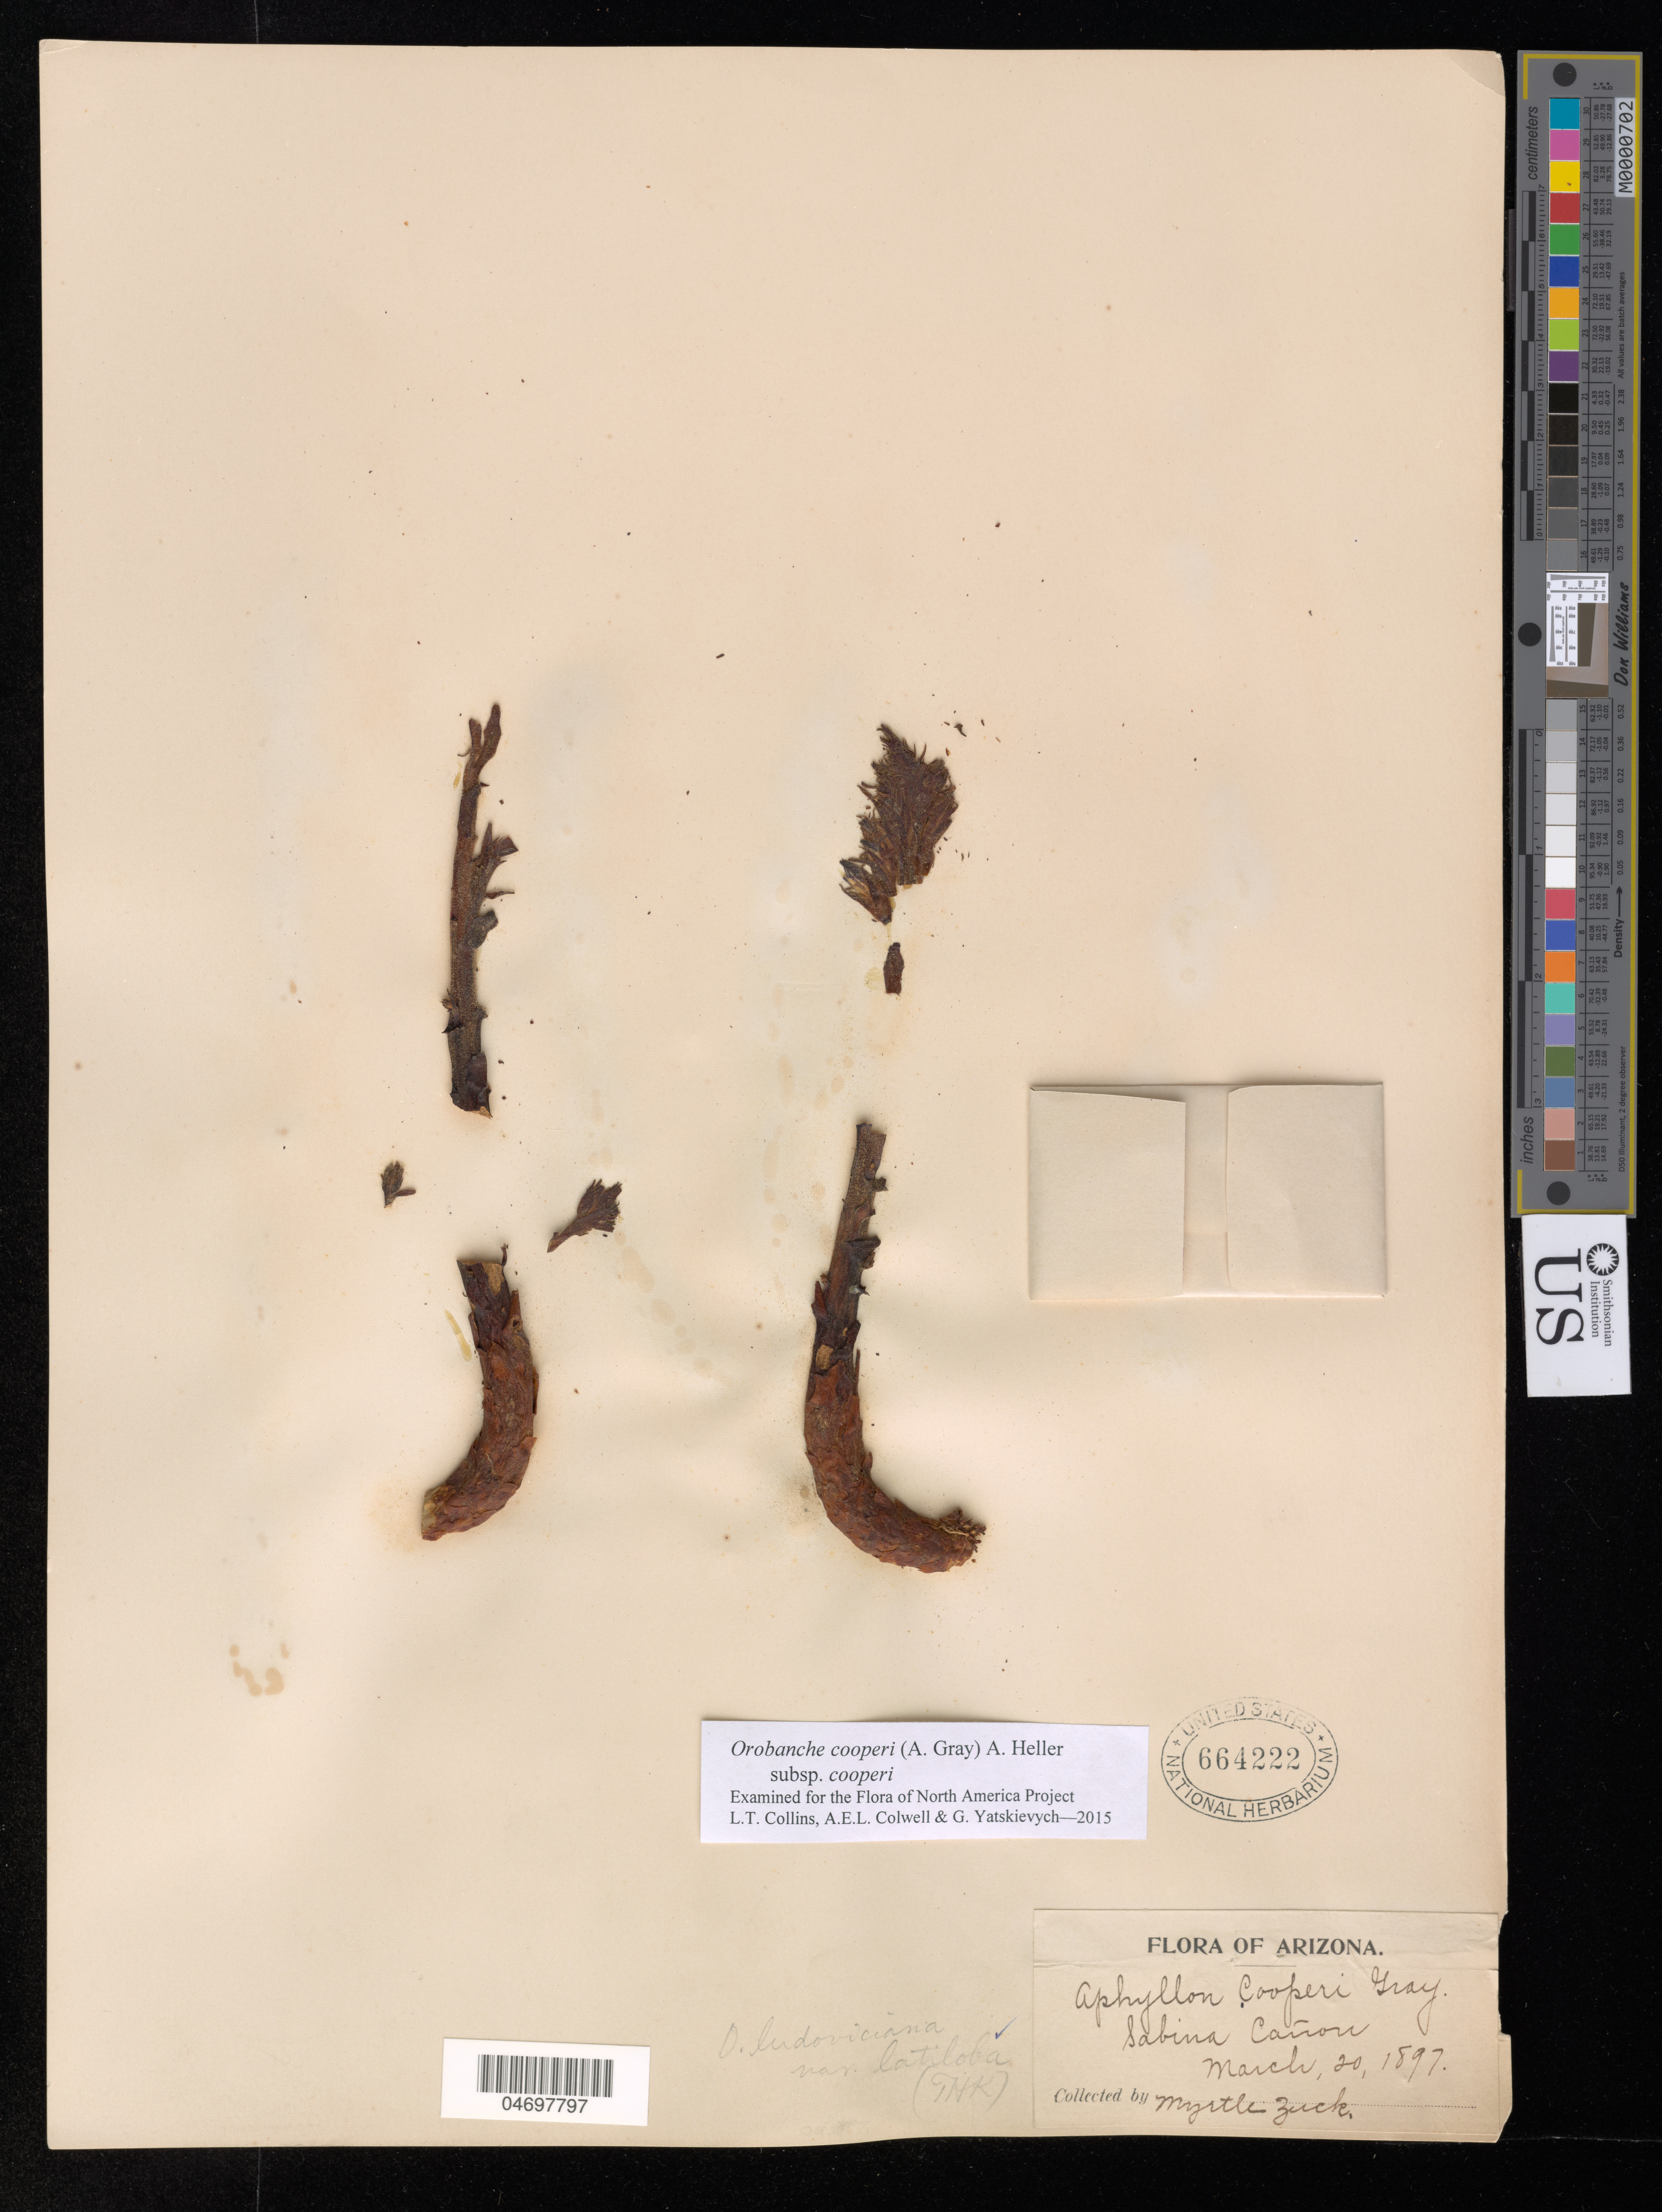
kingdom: Plantae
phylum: Tracheophyta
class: Magnoliopsida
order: Lamiales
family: Orobanchaceae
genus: Orobanche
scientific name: Orobanche cooperi subsp. cooperi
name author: (A. Gray) Heller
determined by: Collins, L. T.; Colwell, A. E.; Yatskievych, G. A.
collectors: M. Zuck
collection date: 1897-03-20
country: United States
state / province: Arizona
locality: Sabina Cañon.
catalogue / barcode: US 664222